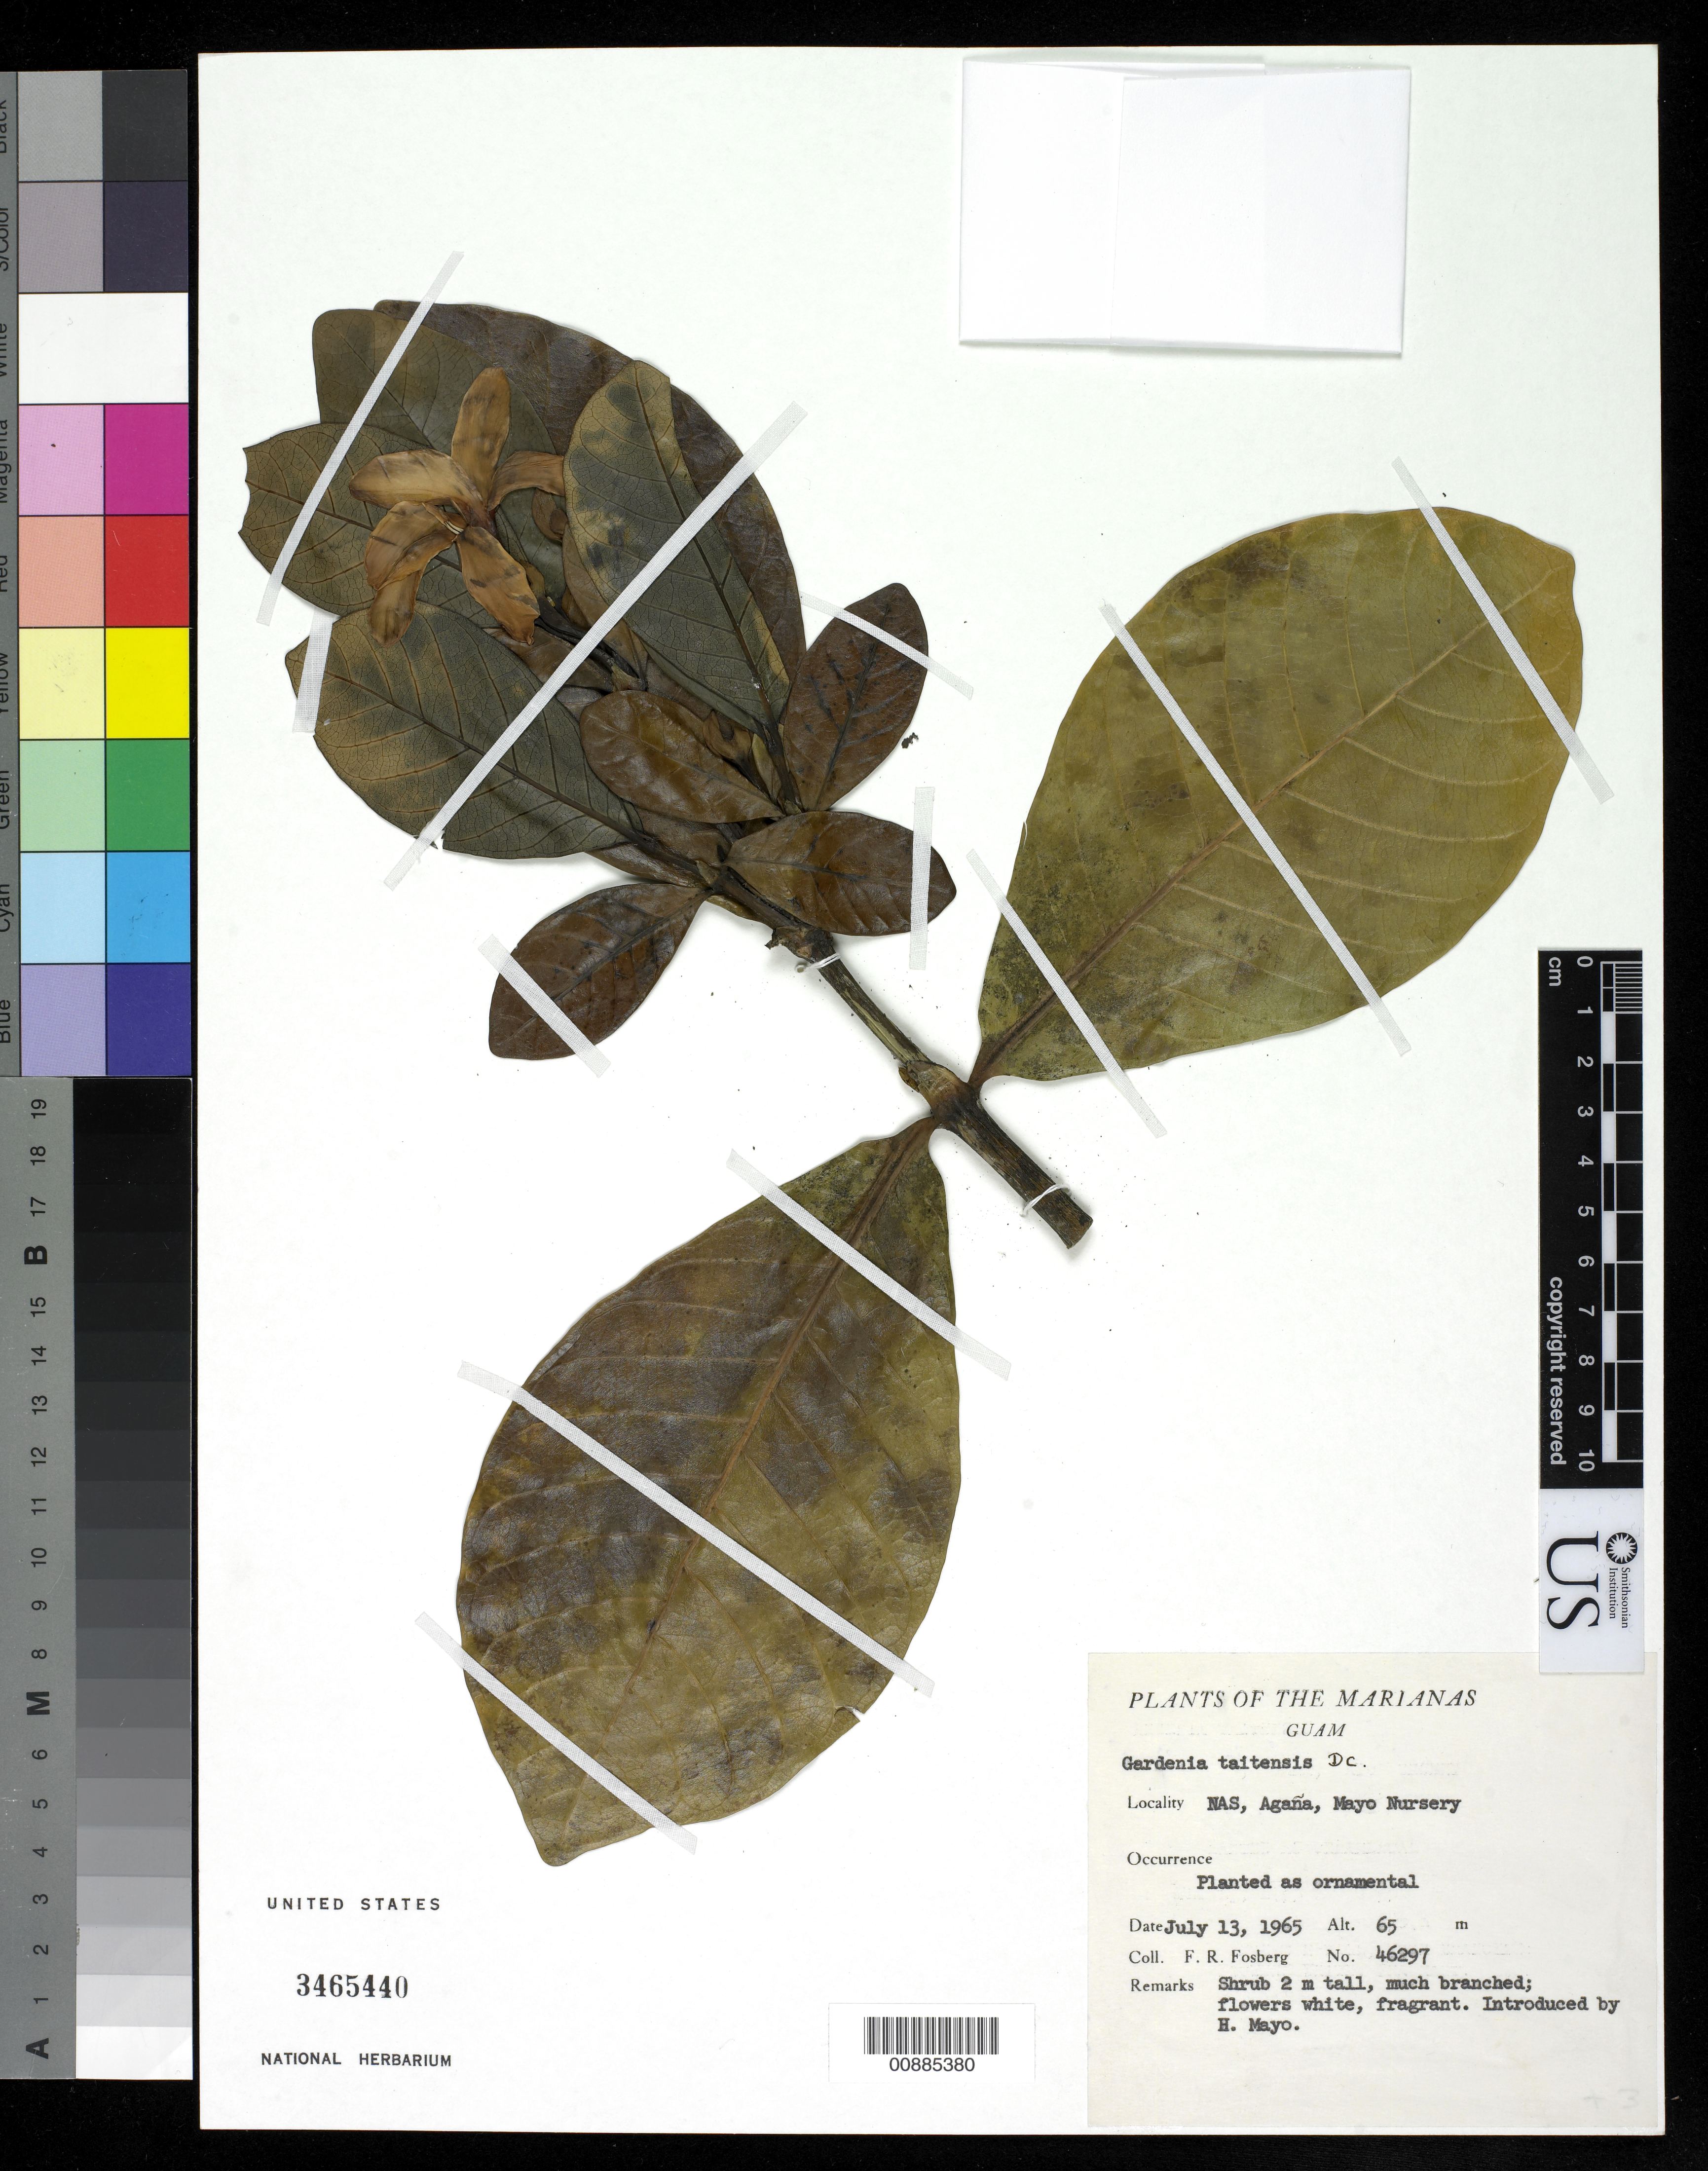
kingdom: Plantae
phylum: Tracheophyta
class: Magnoliopsida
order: Gentianales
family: Rubiaceae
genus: Gardenia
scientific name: Gardenia taitensis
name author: DC.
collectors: F. R. Fosberg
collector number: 46297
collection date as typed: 13 Jul 1965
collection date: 1965-07-13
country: Guam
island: Guam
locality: part of the Marianas. NAS Agana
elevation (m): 65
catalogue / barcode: US 3465440